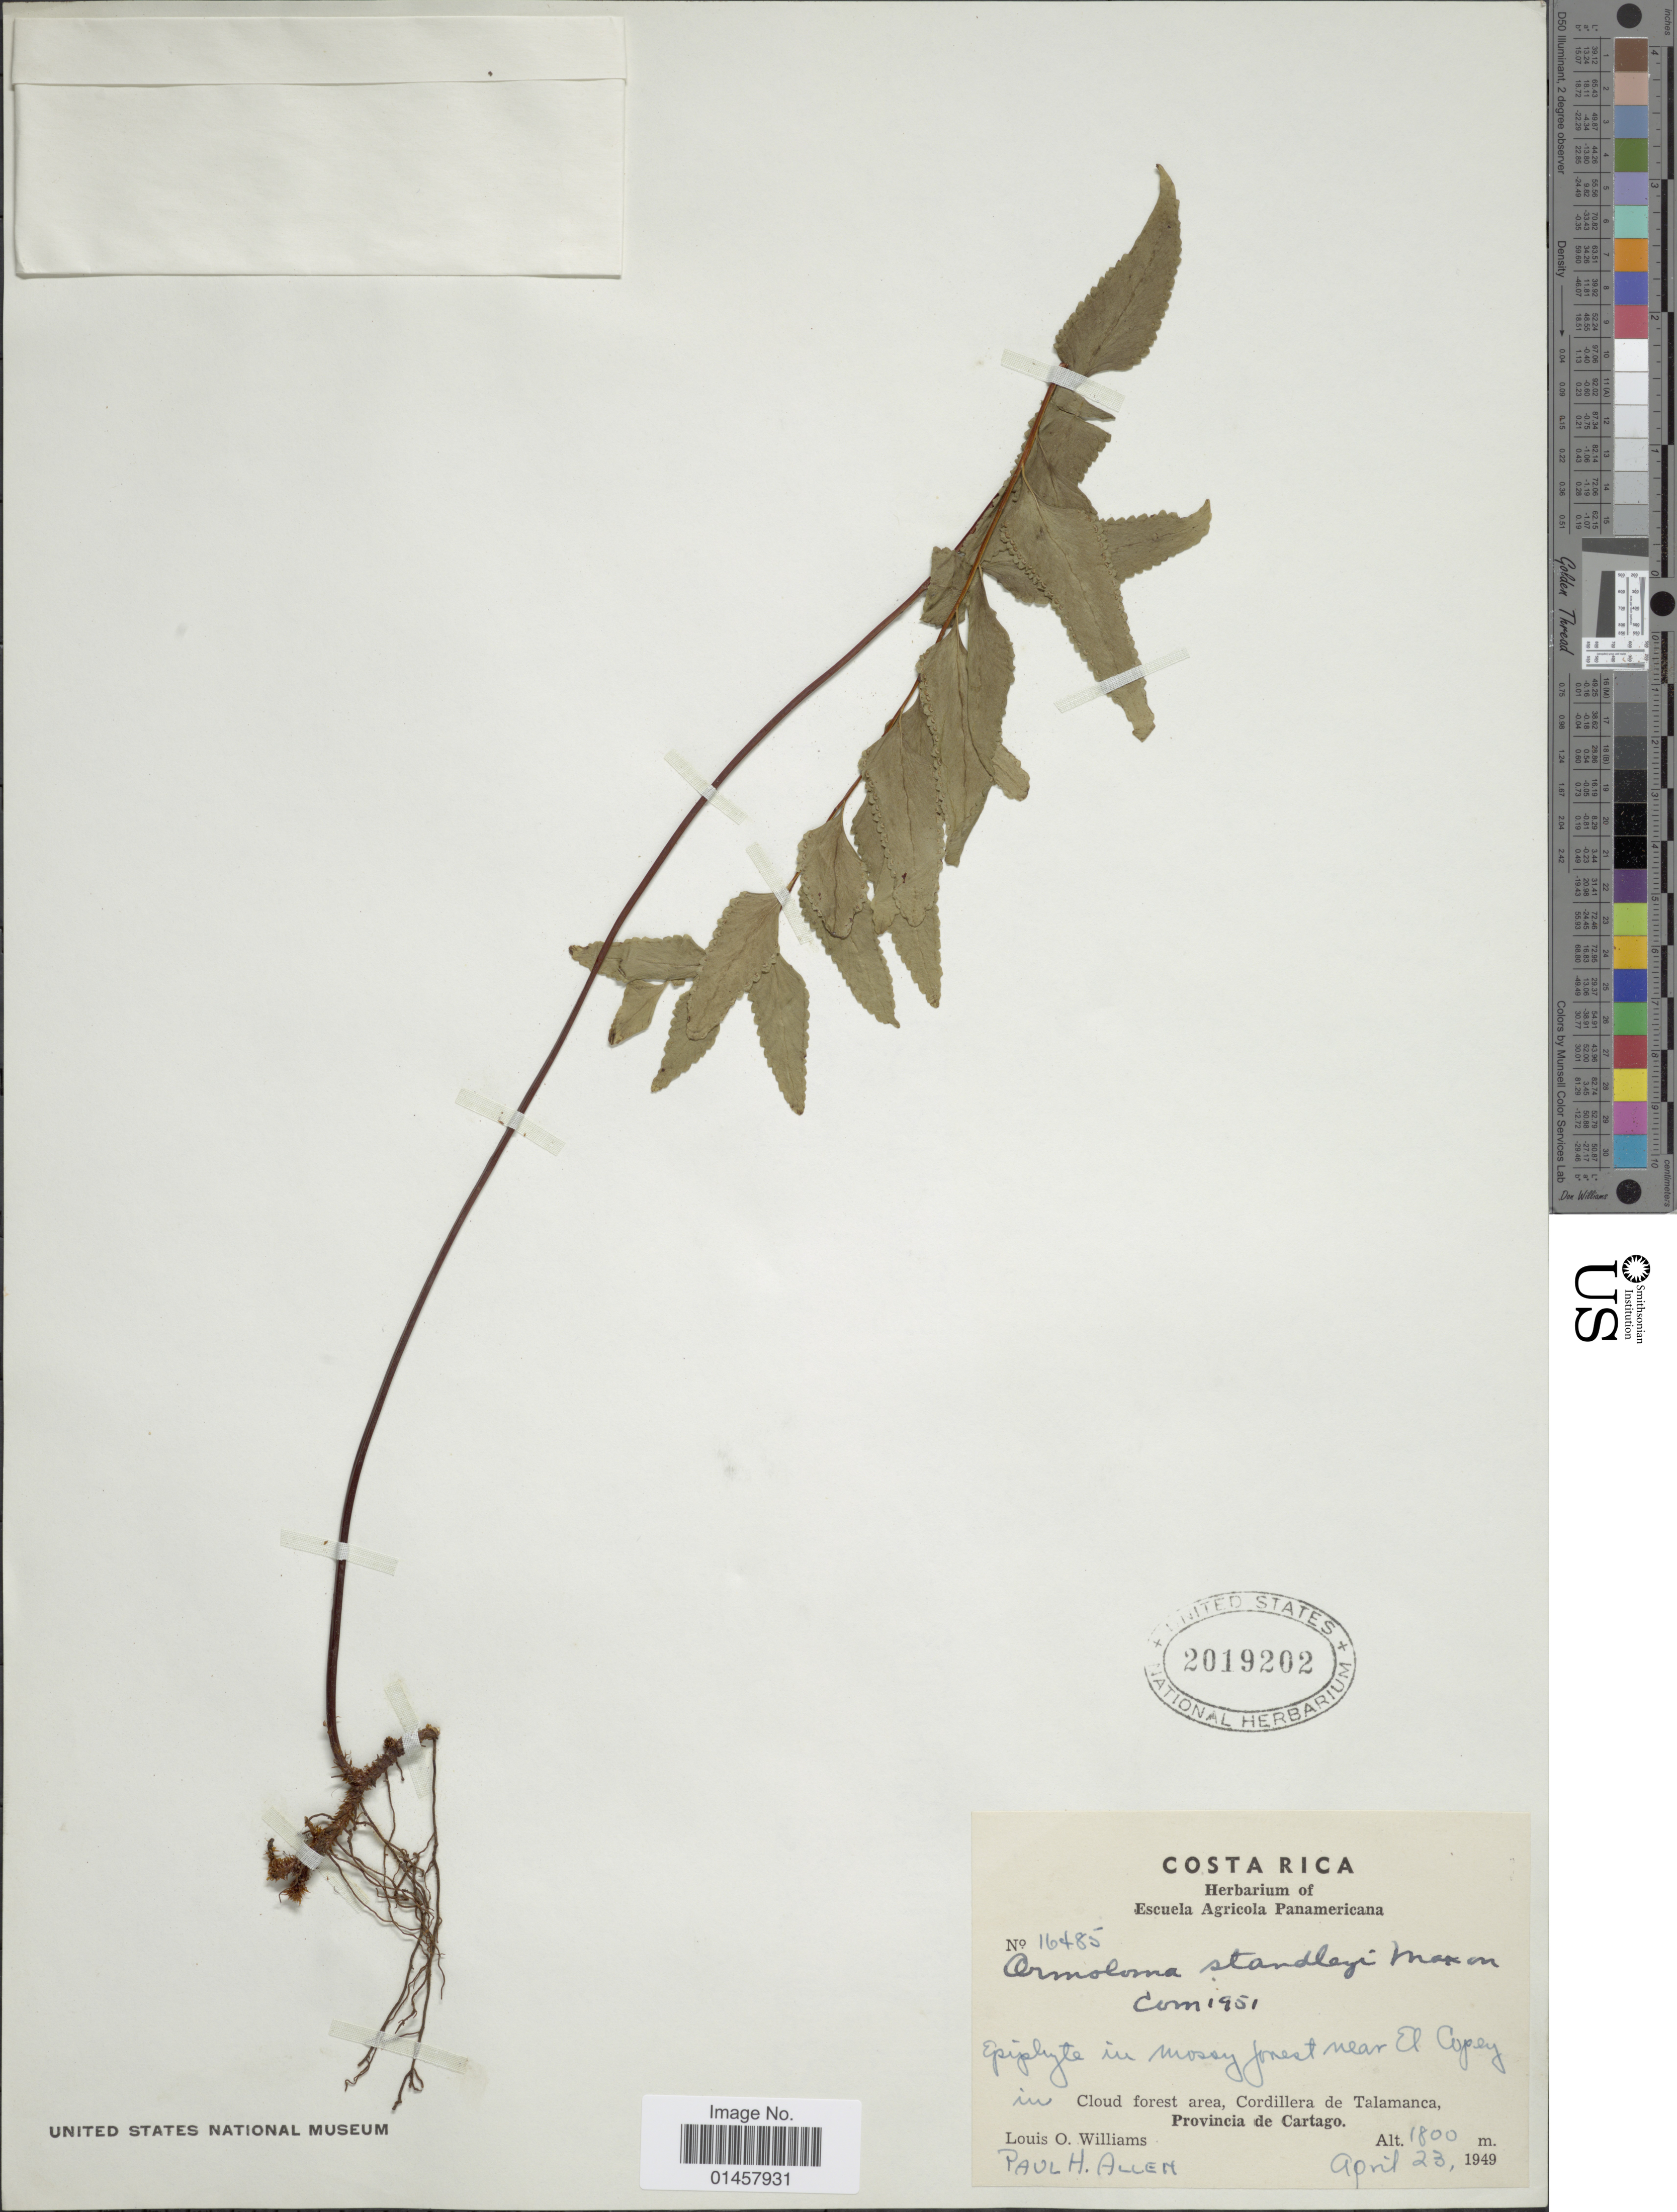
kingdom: Plantae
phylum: Tracheophyta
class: Polypodiopsida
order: Polypodiales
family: Lindsaeaceae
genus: Lindsaea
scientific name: Lindsaea standleyi comb. ined.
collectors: L. O. Williams & P. H. Allen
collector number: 16485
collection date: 1949-04-23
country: Costa Rica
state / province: Cartago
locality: In cloud forest area, Cordillera de Talamanca, Provincia de Cartago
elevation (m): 1800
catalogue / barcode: US 2019202